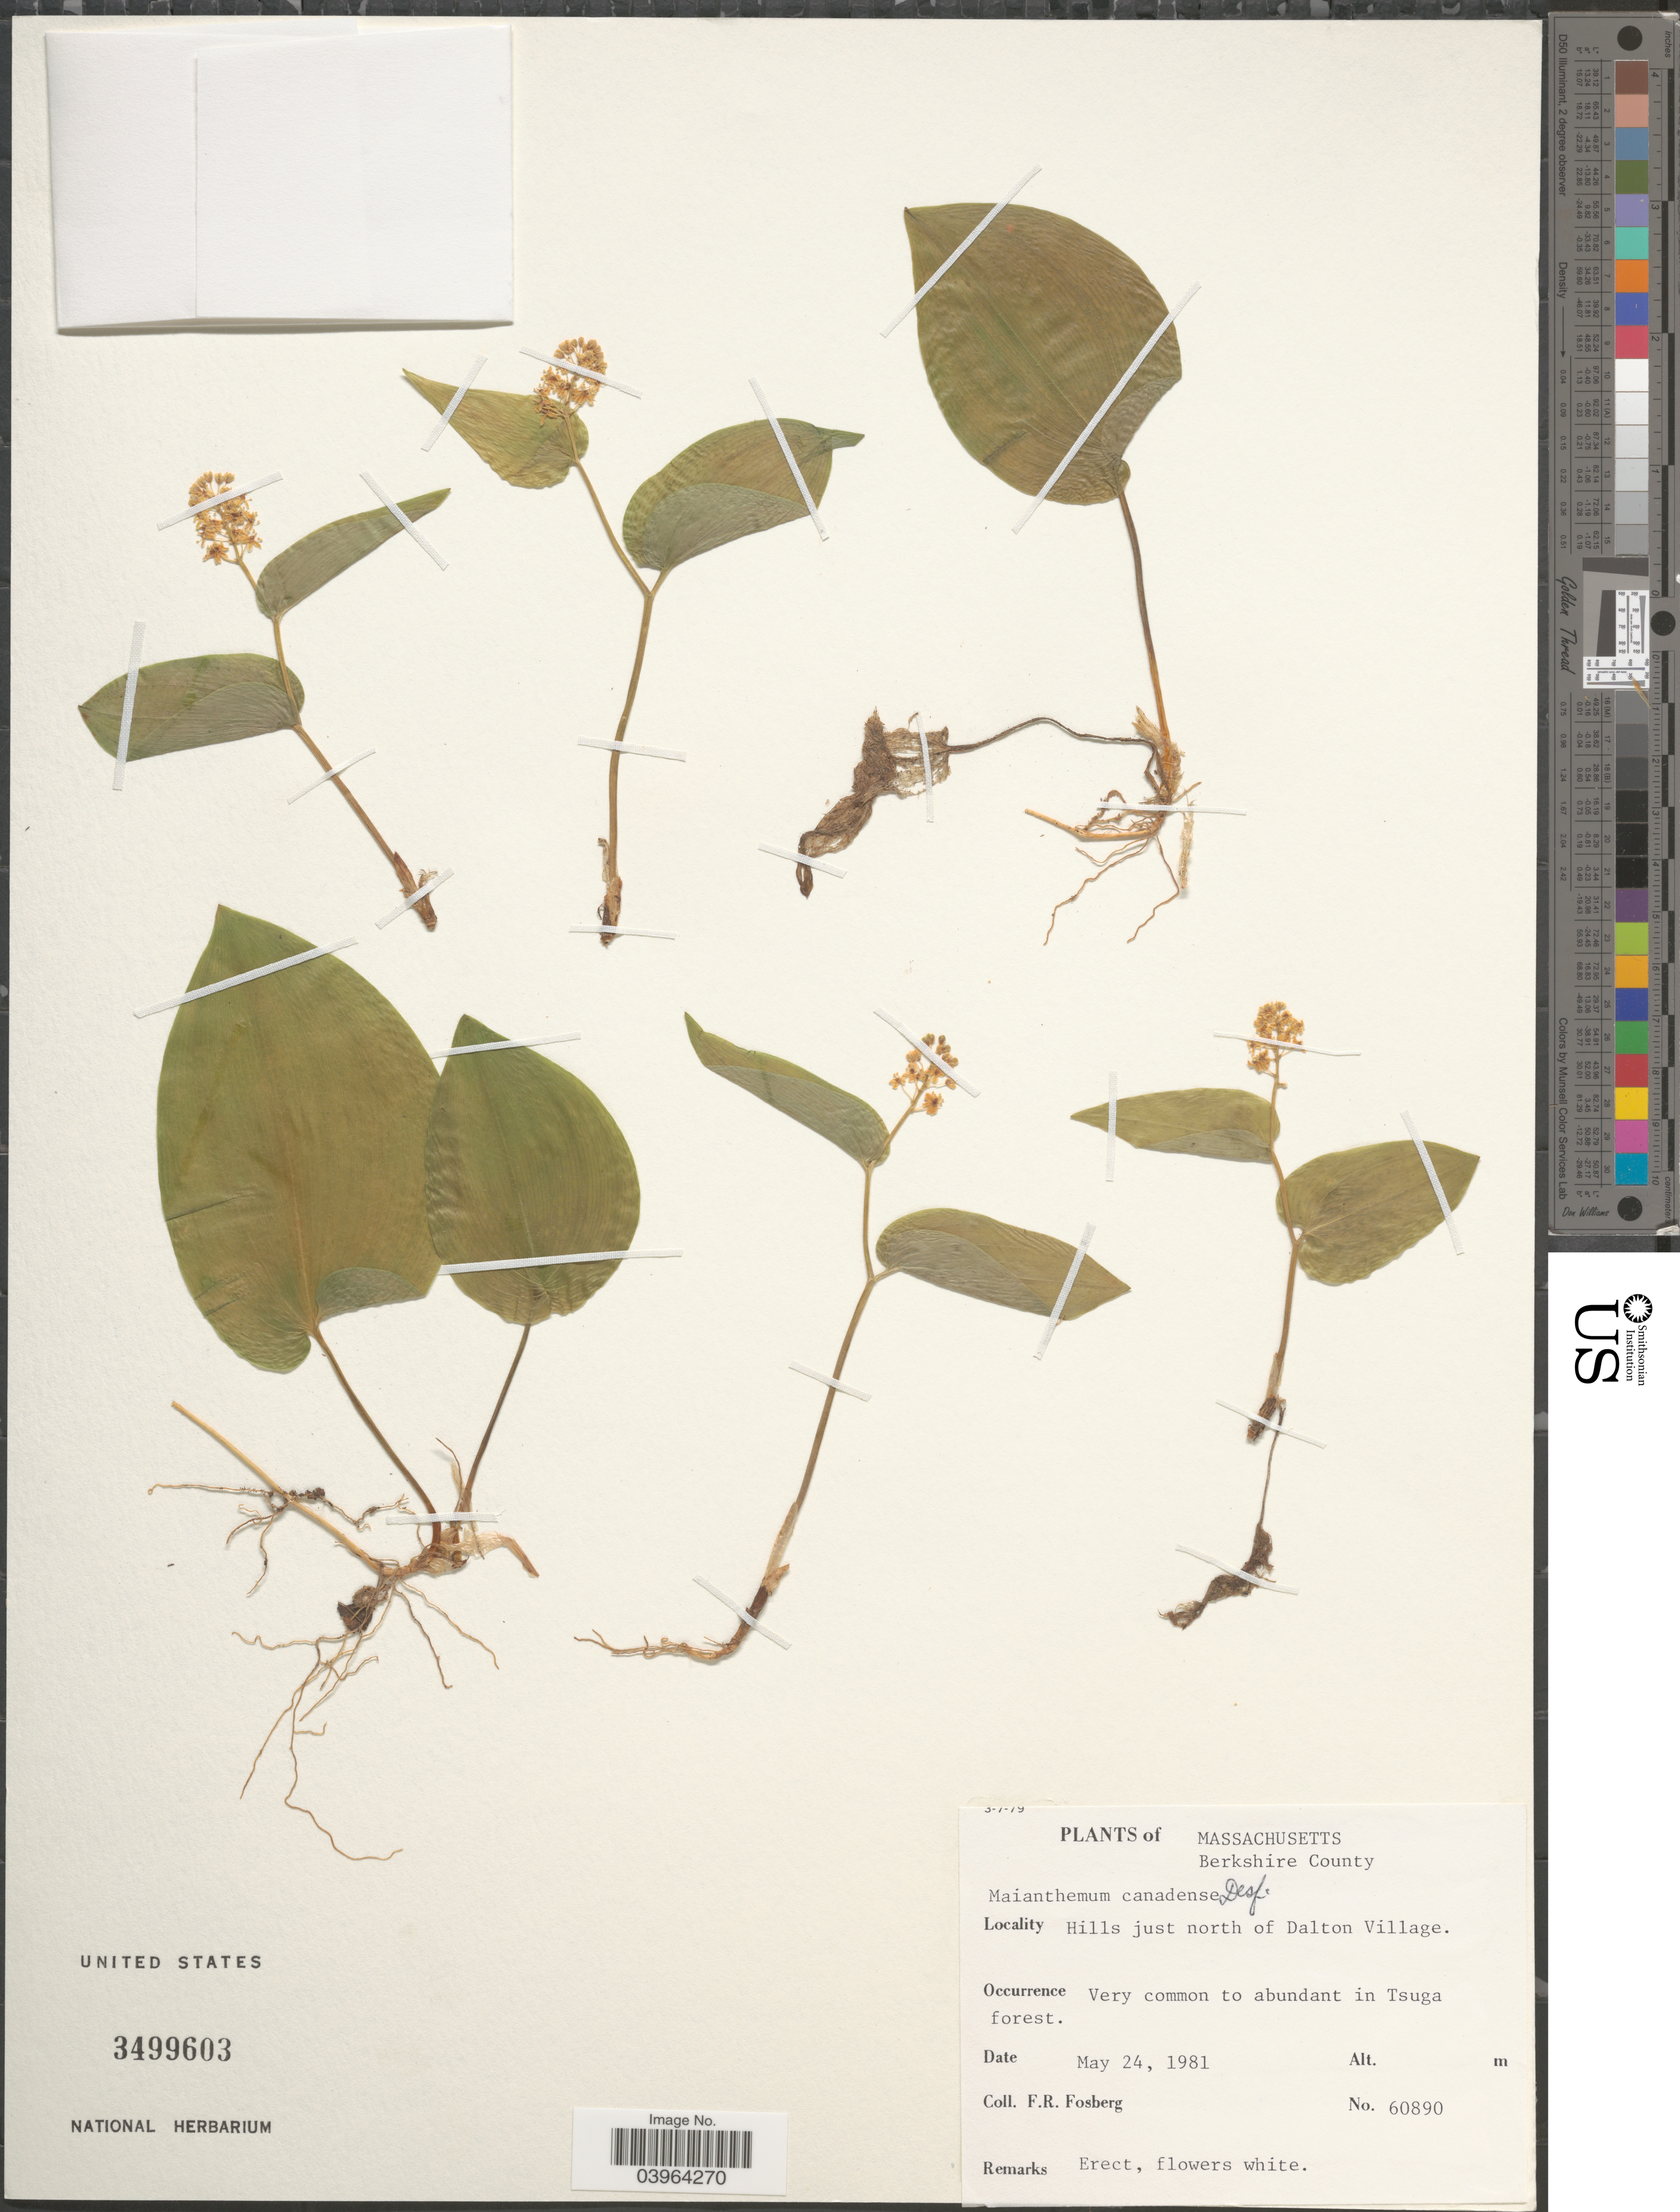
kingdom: Plantae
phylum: Tracheophyta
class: Liliopsida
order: Asparagales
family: Asparagaceae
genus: Maianthemum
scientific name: Maianthemum canadense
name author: Desf.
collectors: F. R. Fosberg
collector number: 60890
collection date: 1981-05-24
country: United States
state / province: Massachusetts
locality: Berkshire County. Hills just north of Dalton Village. Very common to abundant in Tsuga forest.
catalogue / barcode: US 3499603